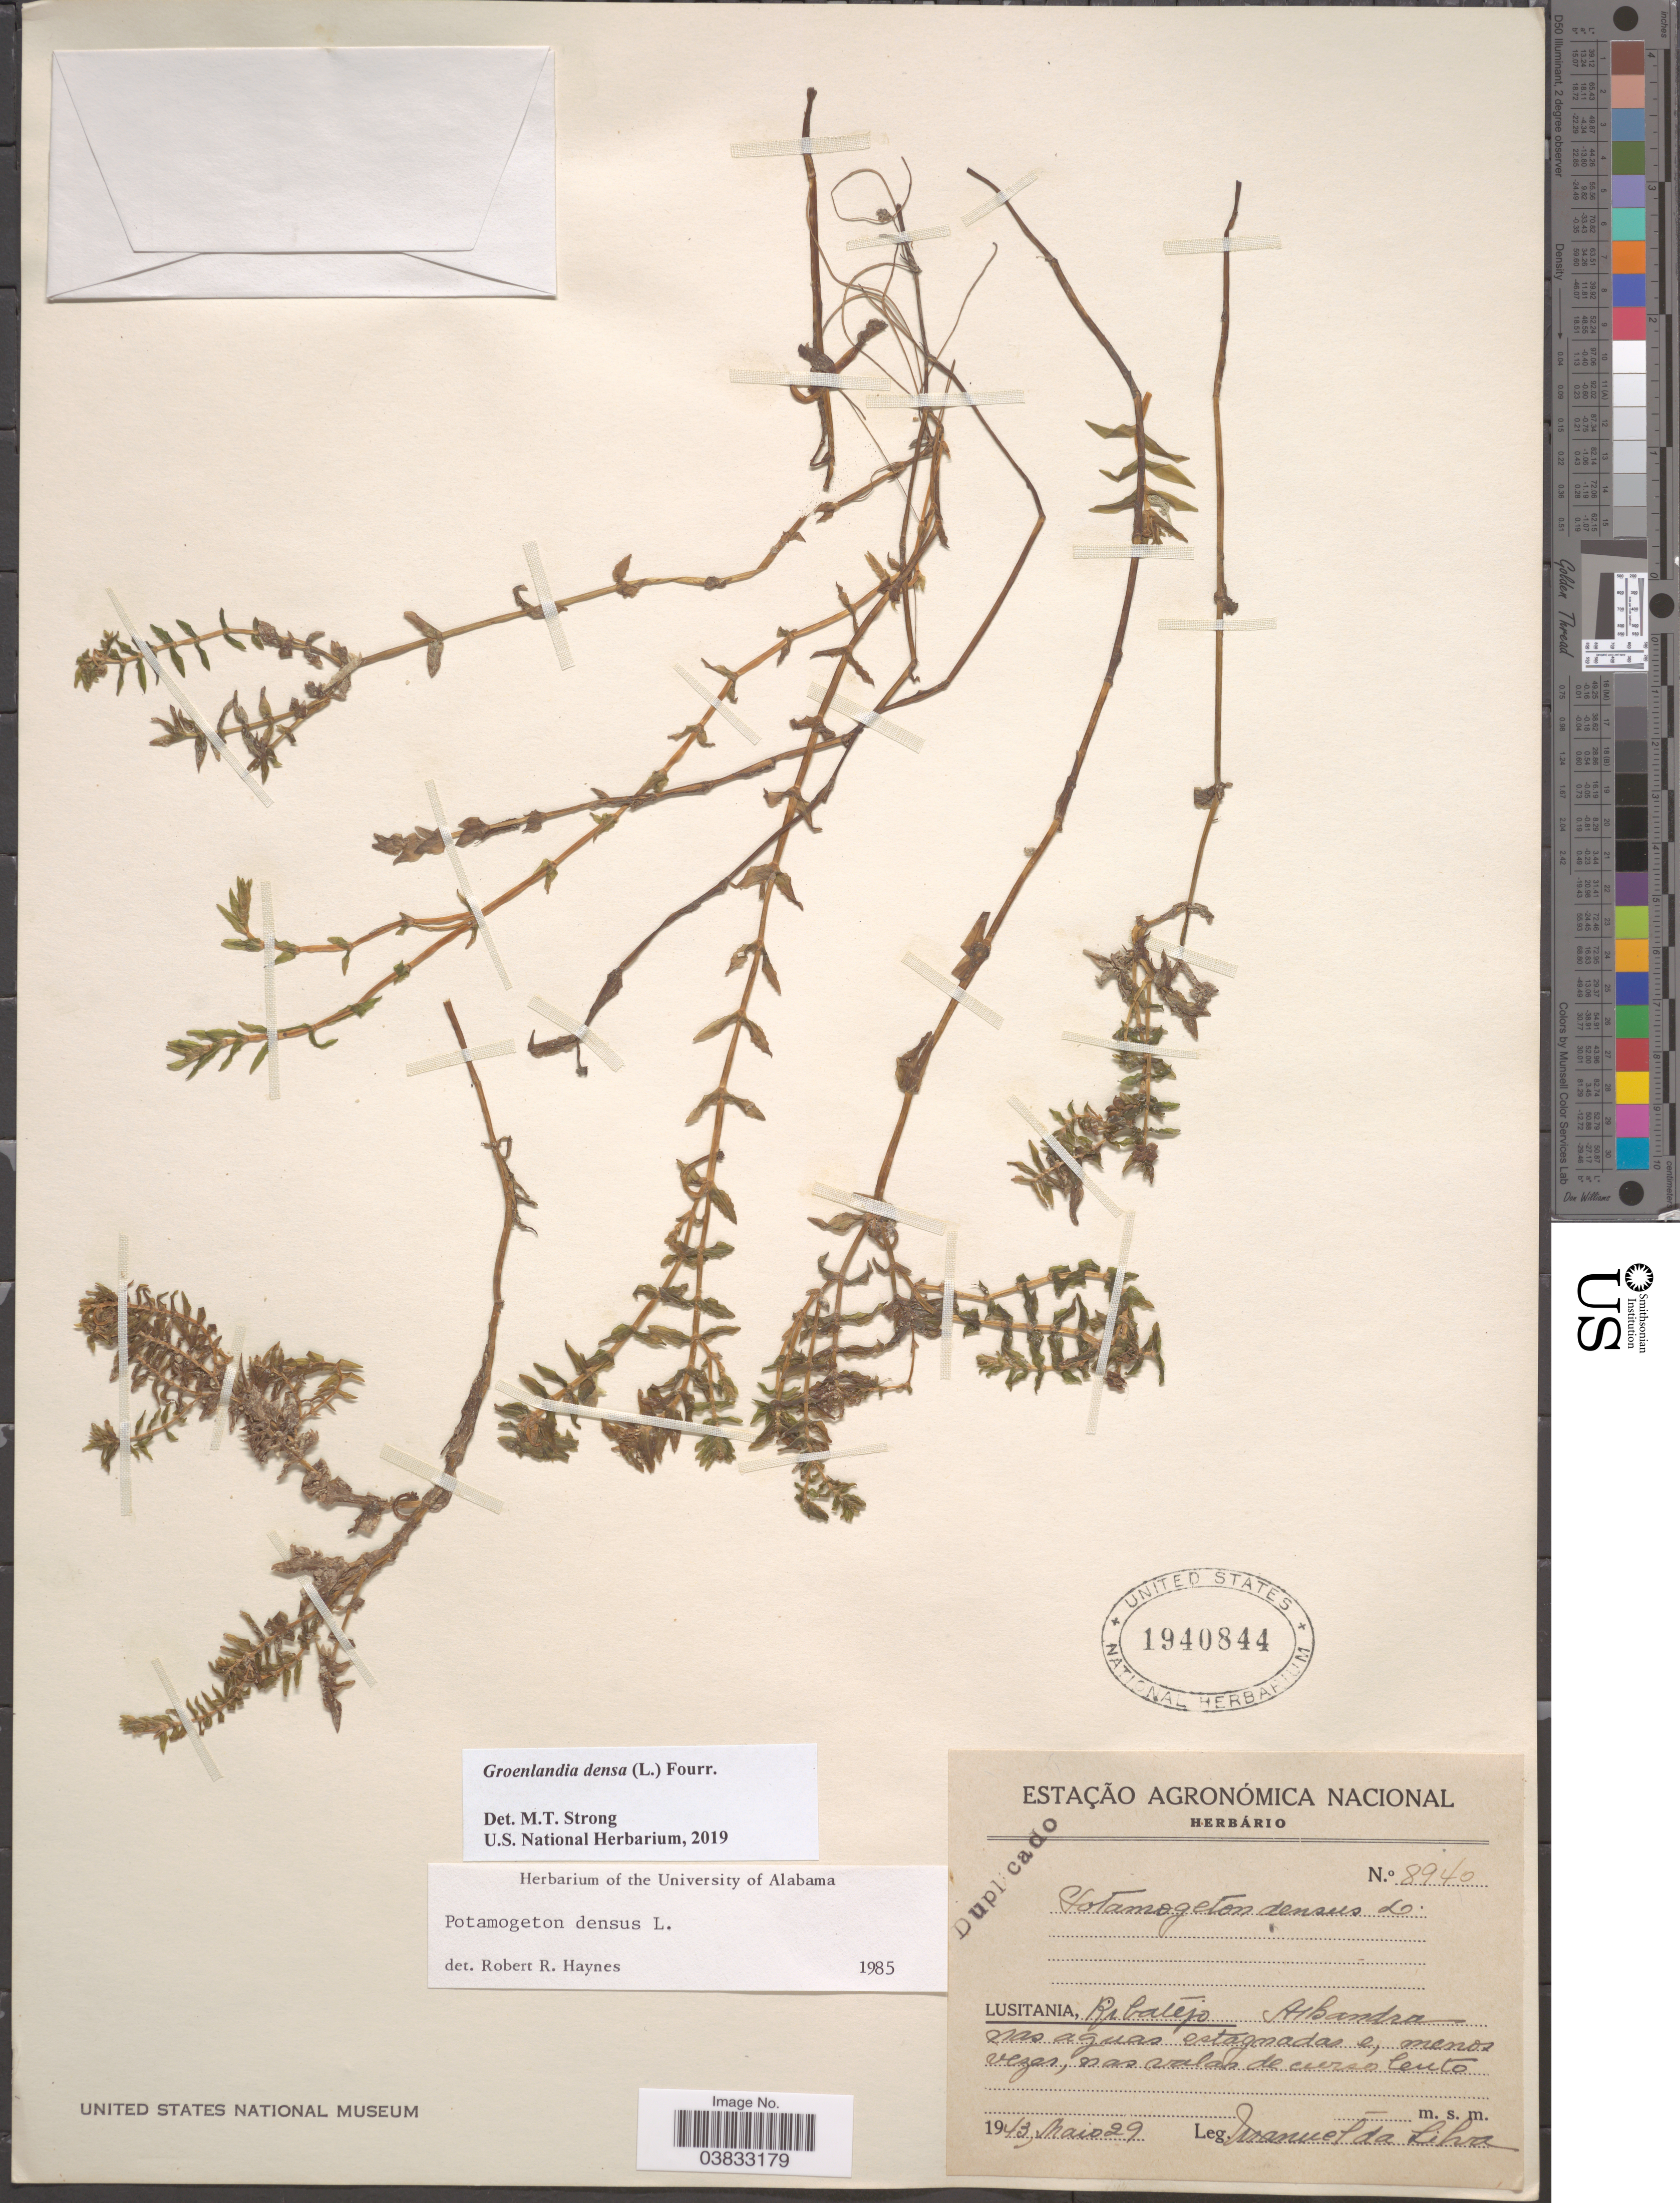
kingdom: Plantae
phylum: Tracheophyta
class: Liliopsida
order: Alismatales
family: Potamogetonaceae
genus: Groenlandia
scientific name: Groenlandia densa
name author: Fourr.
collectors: M. Da Silva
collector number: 8940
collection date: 1943-05-29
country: Portugal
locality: Lusitania, Ribatejo. Arbandra.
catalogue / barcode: US 1940844